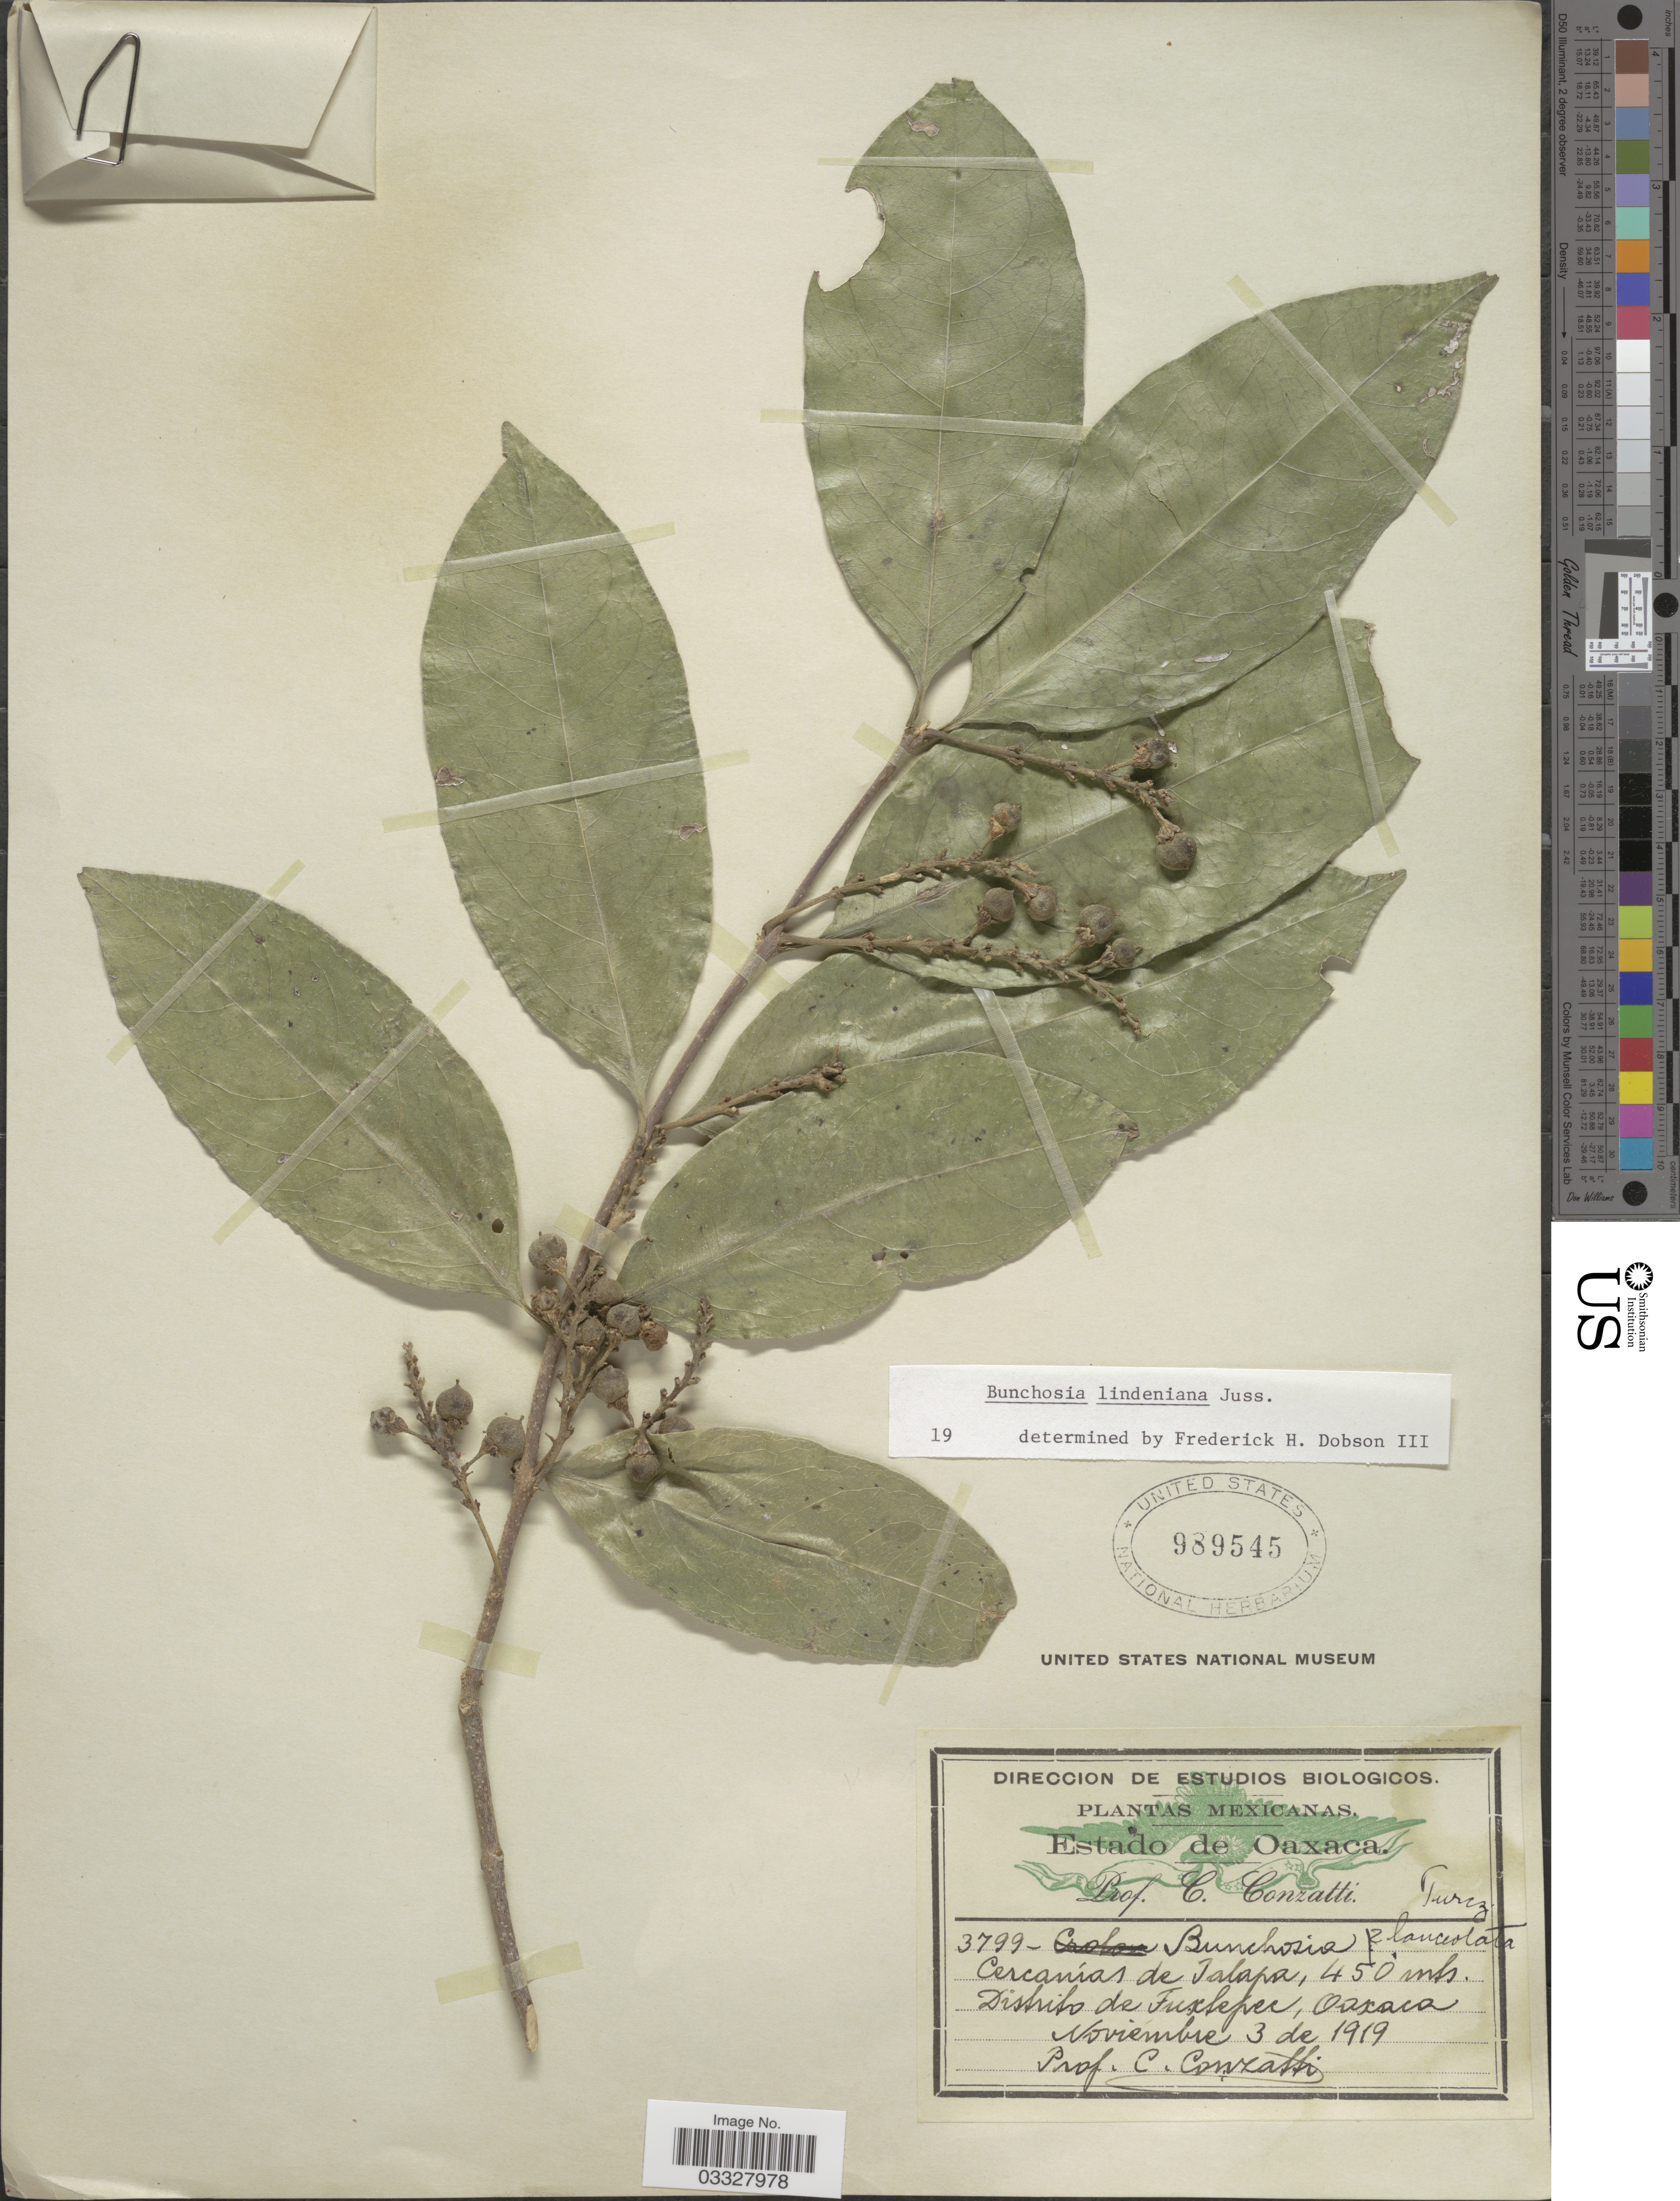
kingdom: Plantae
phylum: Tracheophyta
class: Magnoliopsida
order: Malpighiales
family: Malpighiaceae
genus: Bunchosia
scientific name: Bunchosia lindeniana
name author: A. Juss.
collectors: C. Conzatti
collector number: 3799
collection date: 1919-11-03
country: Mexico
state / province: Oaxaca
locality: Cercanías de Jalapa, Distrito de Tuxtepec.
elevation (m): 450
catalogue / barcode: US 989545